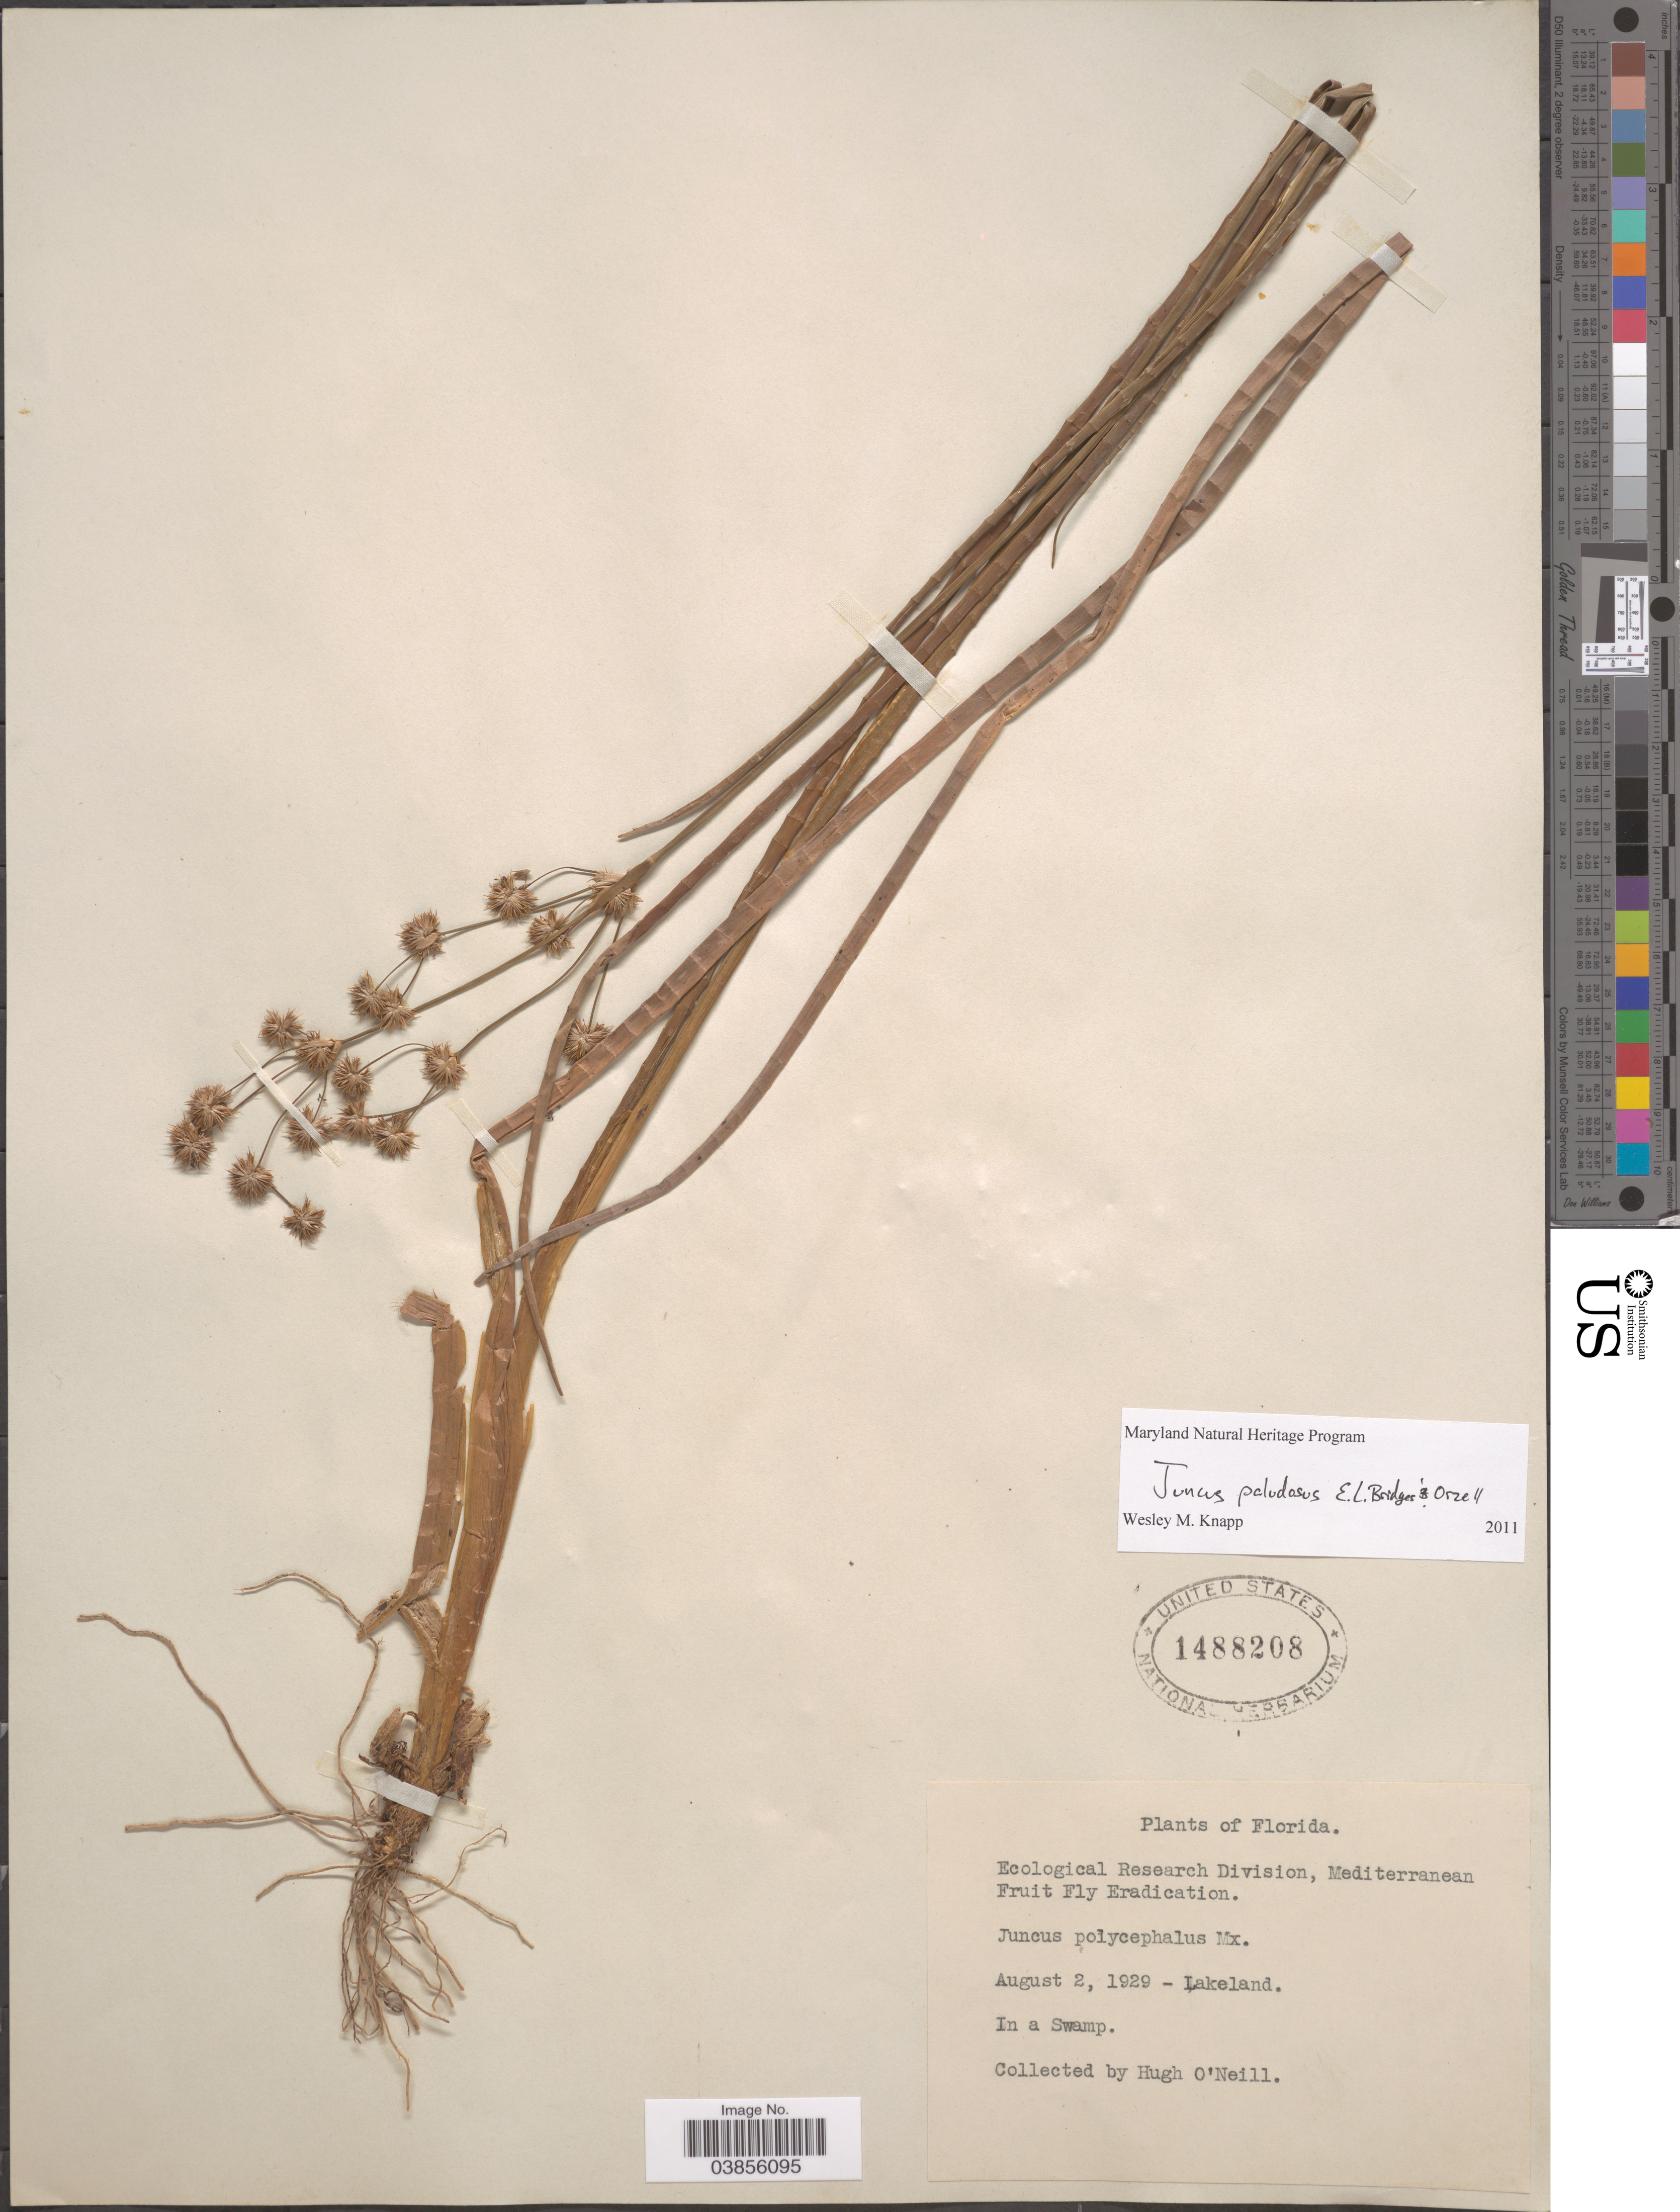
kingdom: Plantae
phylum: Tracheophyta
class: Liliopsida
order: Poales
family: Juncaceae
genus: Juncus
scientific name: Juncus paludosus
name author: E.L. Bridges & Orzell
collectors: H. O'Neill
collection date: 1929-08-02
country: United States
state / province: Florida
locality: Lakeland.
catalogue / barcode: US 1488208